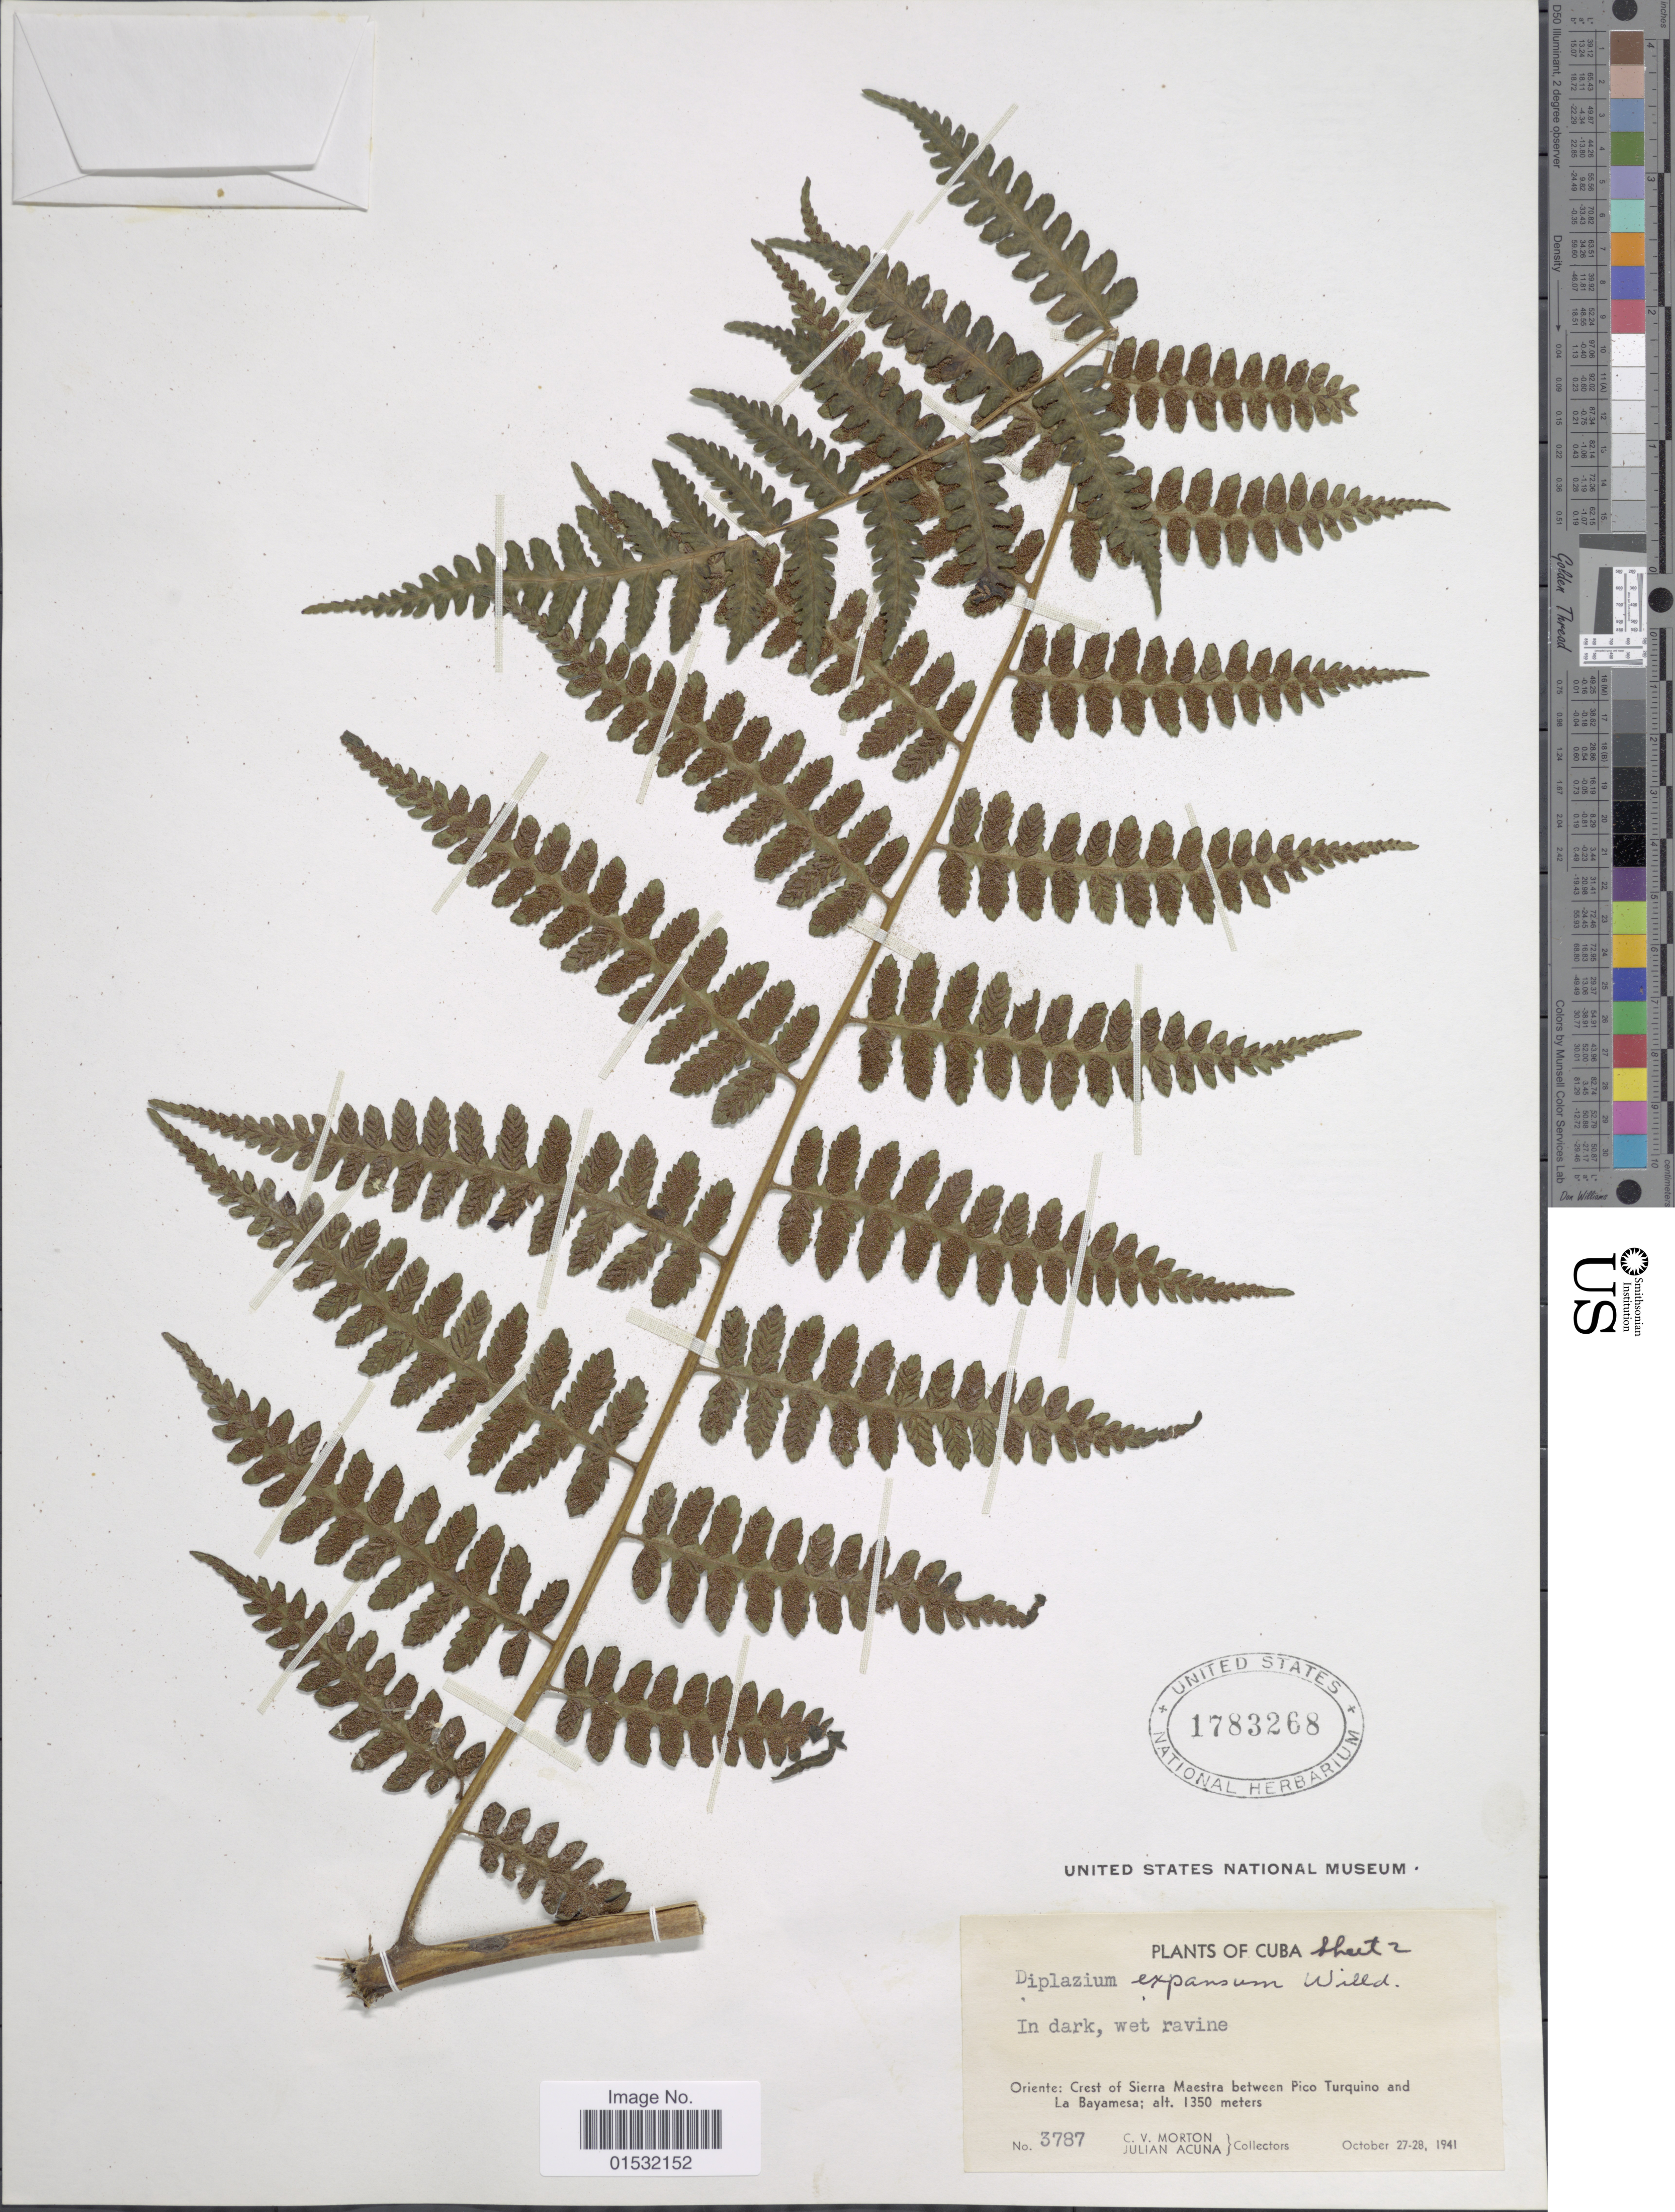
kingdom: Plantae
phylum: Tracheophyta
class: Polypodiopsida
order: Polypodiales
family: Athyriaceae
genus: Diplazium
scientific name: Diplazium fuertesii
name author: Brause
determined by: Sánchez, C.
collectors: C. V. Morton & J. B. Acuña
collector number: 3787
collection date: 1941-10-27/1941-10-28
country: Cuba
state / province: Oriente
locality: Crest of Sierra Maestra between Pico Turquino and La Bayamesa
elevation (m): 1350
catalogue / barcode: US 1783268